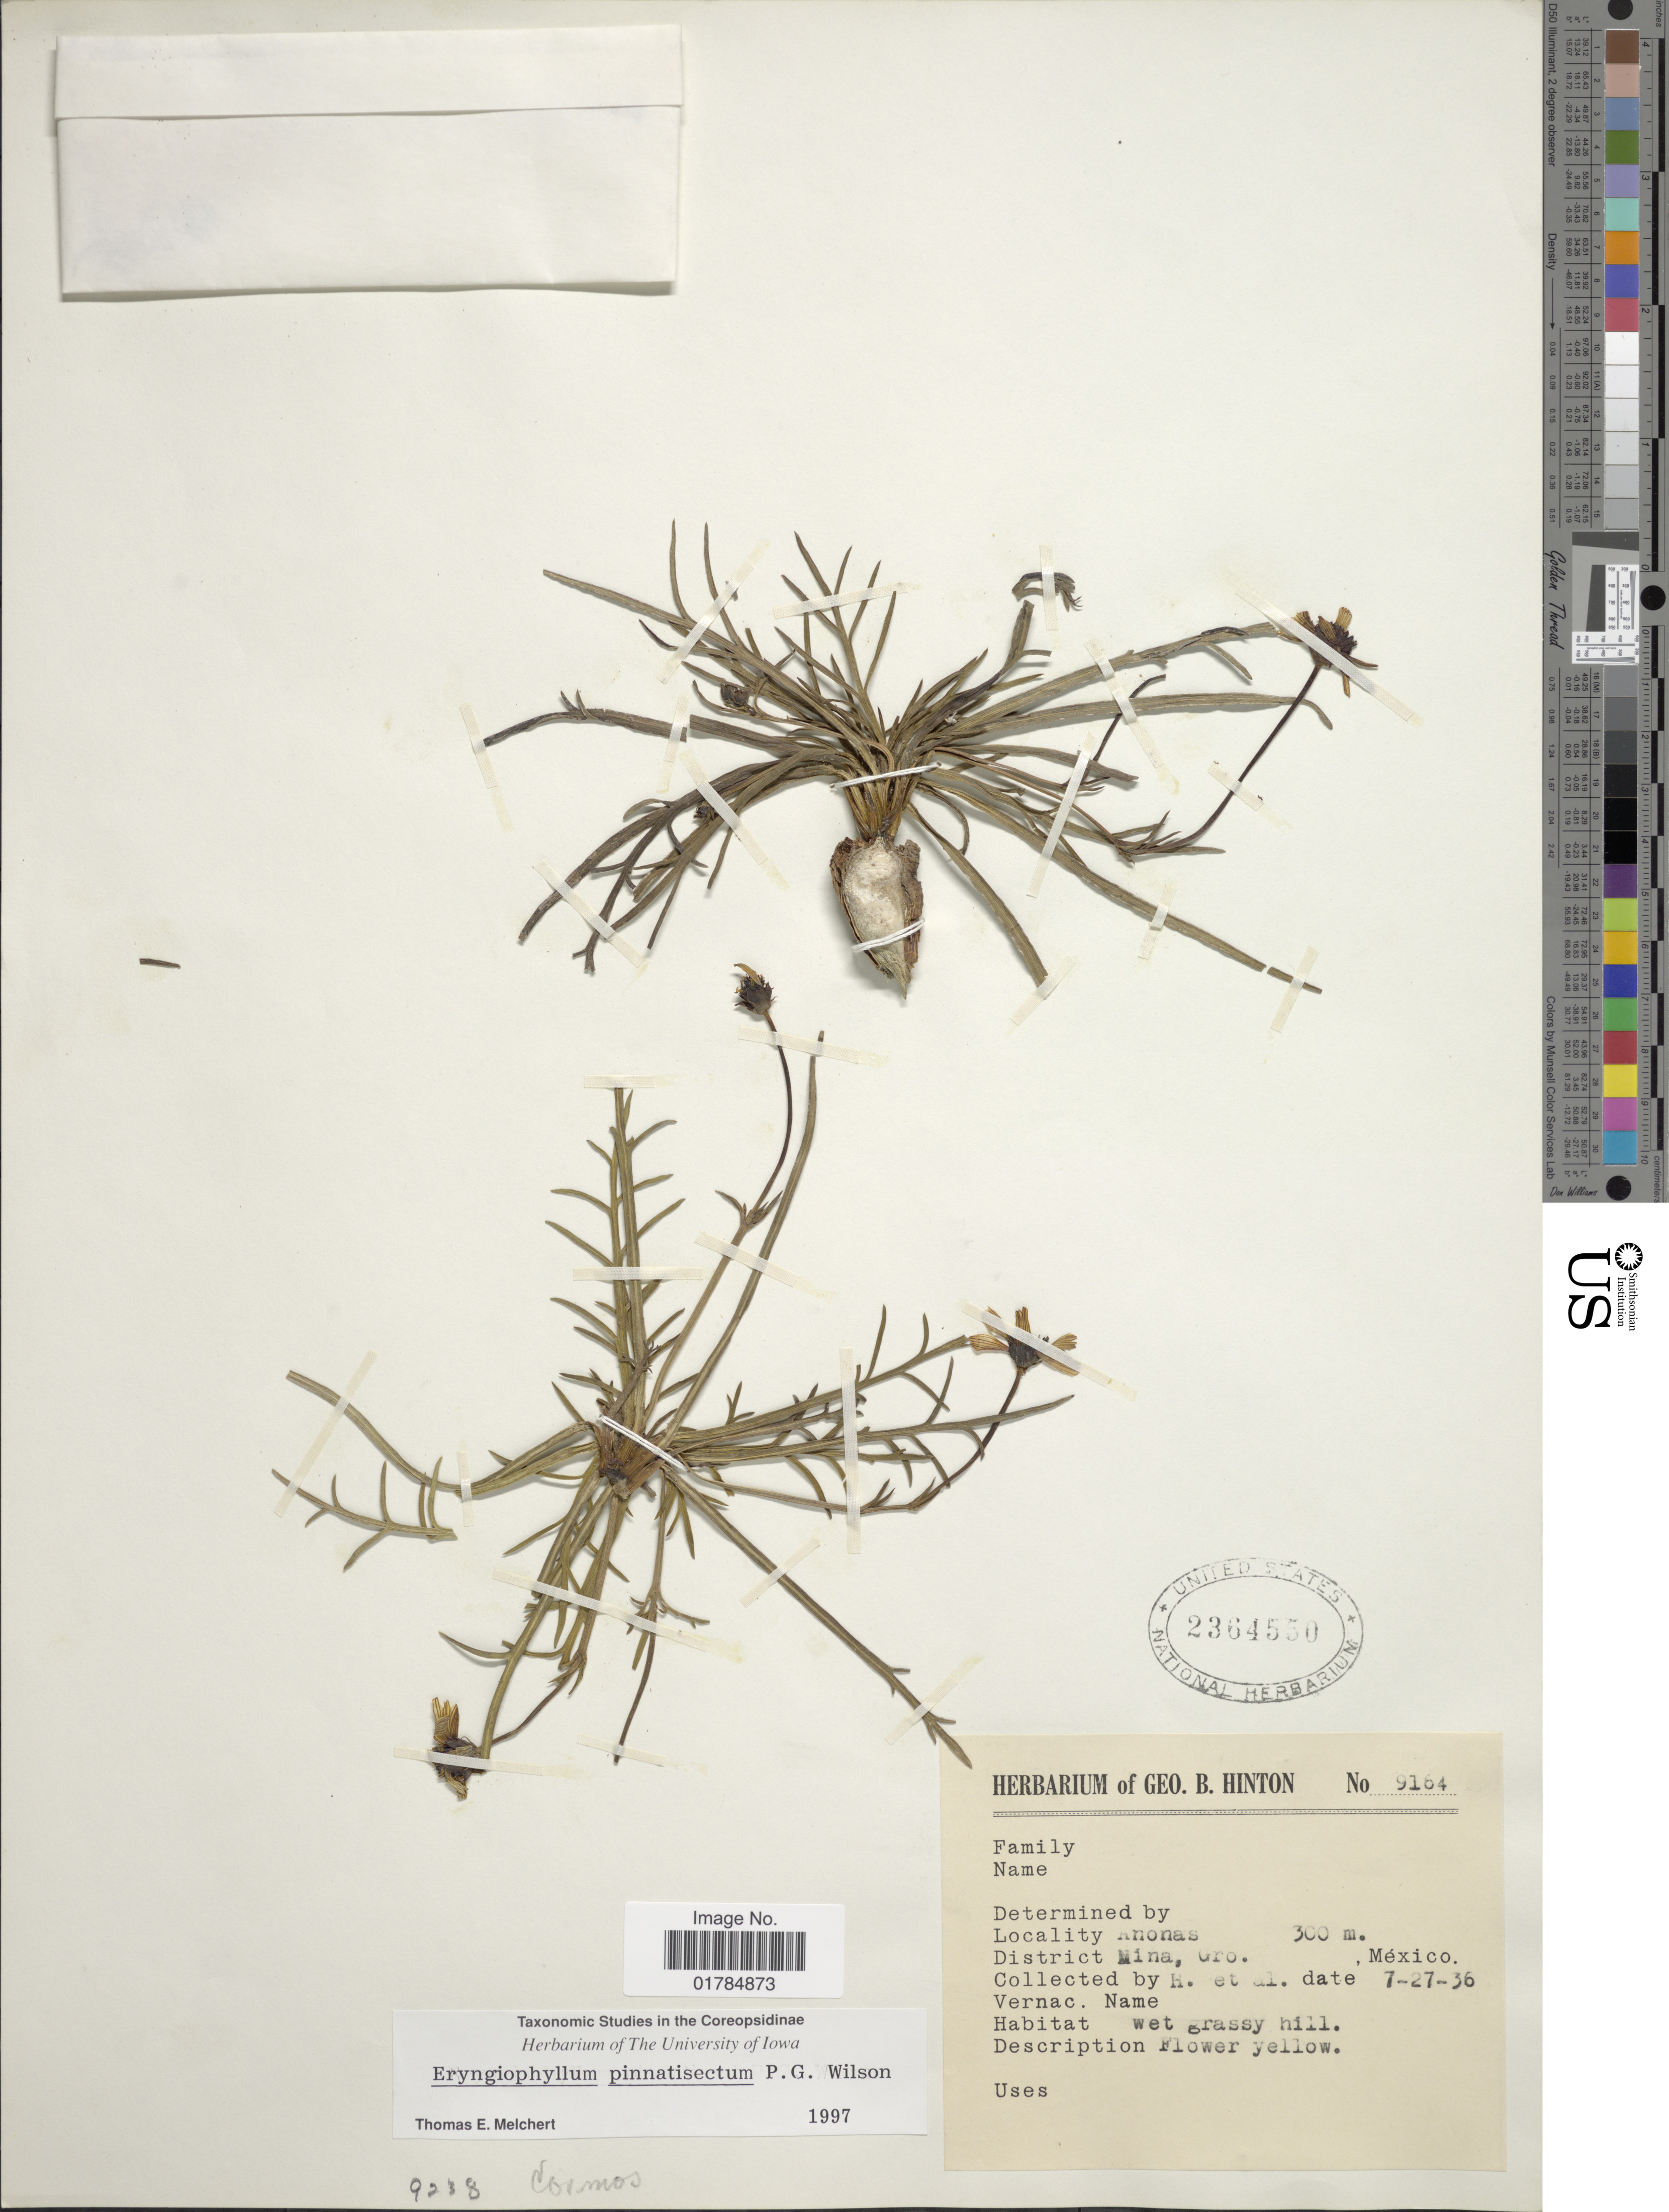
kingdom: Plantae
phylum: Tracheophyta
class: Magnoliopsida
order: Asterales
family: Asteraceae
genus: Eryngiophyllum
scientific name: Eryngiophyllum pinnatisectum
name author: Paul G. Wilson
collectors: G. B. Hinton & et al.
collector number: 9164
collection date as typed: Transcribed d/m/y: 27/7/36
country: Mexico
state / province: Guerrero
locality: Mina, Gro.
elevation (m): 300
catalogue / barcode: US 2364550